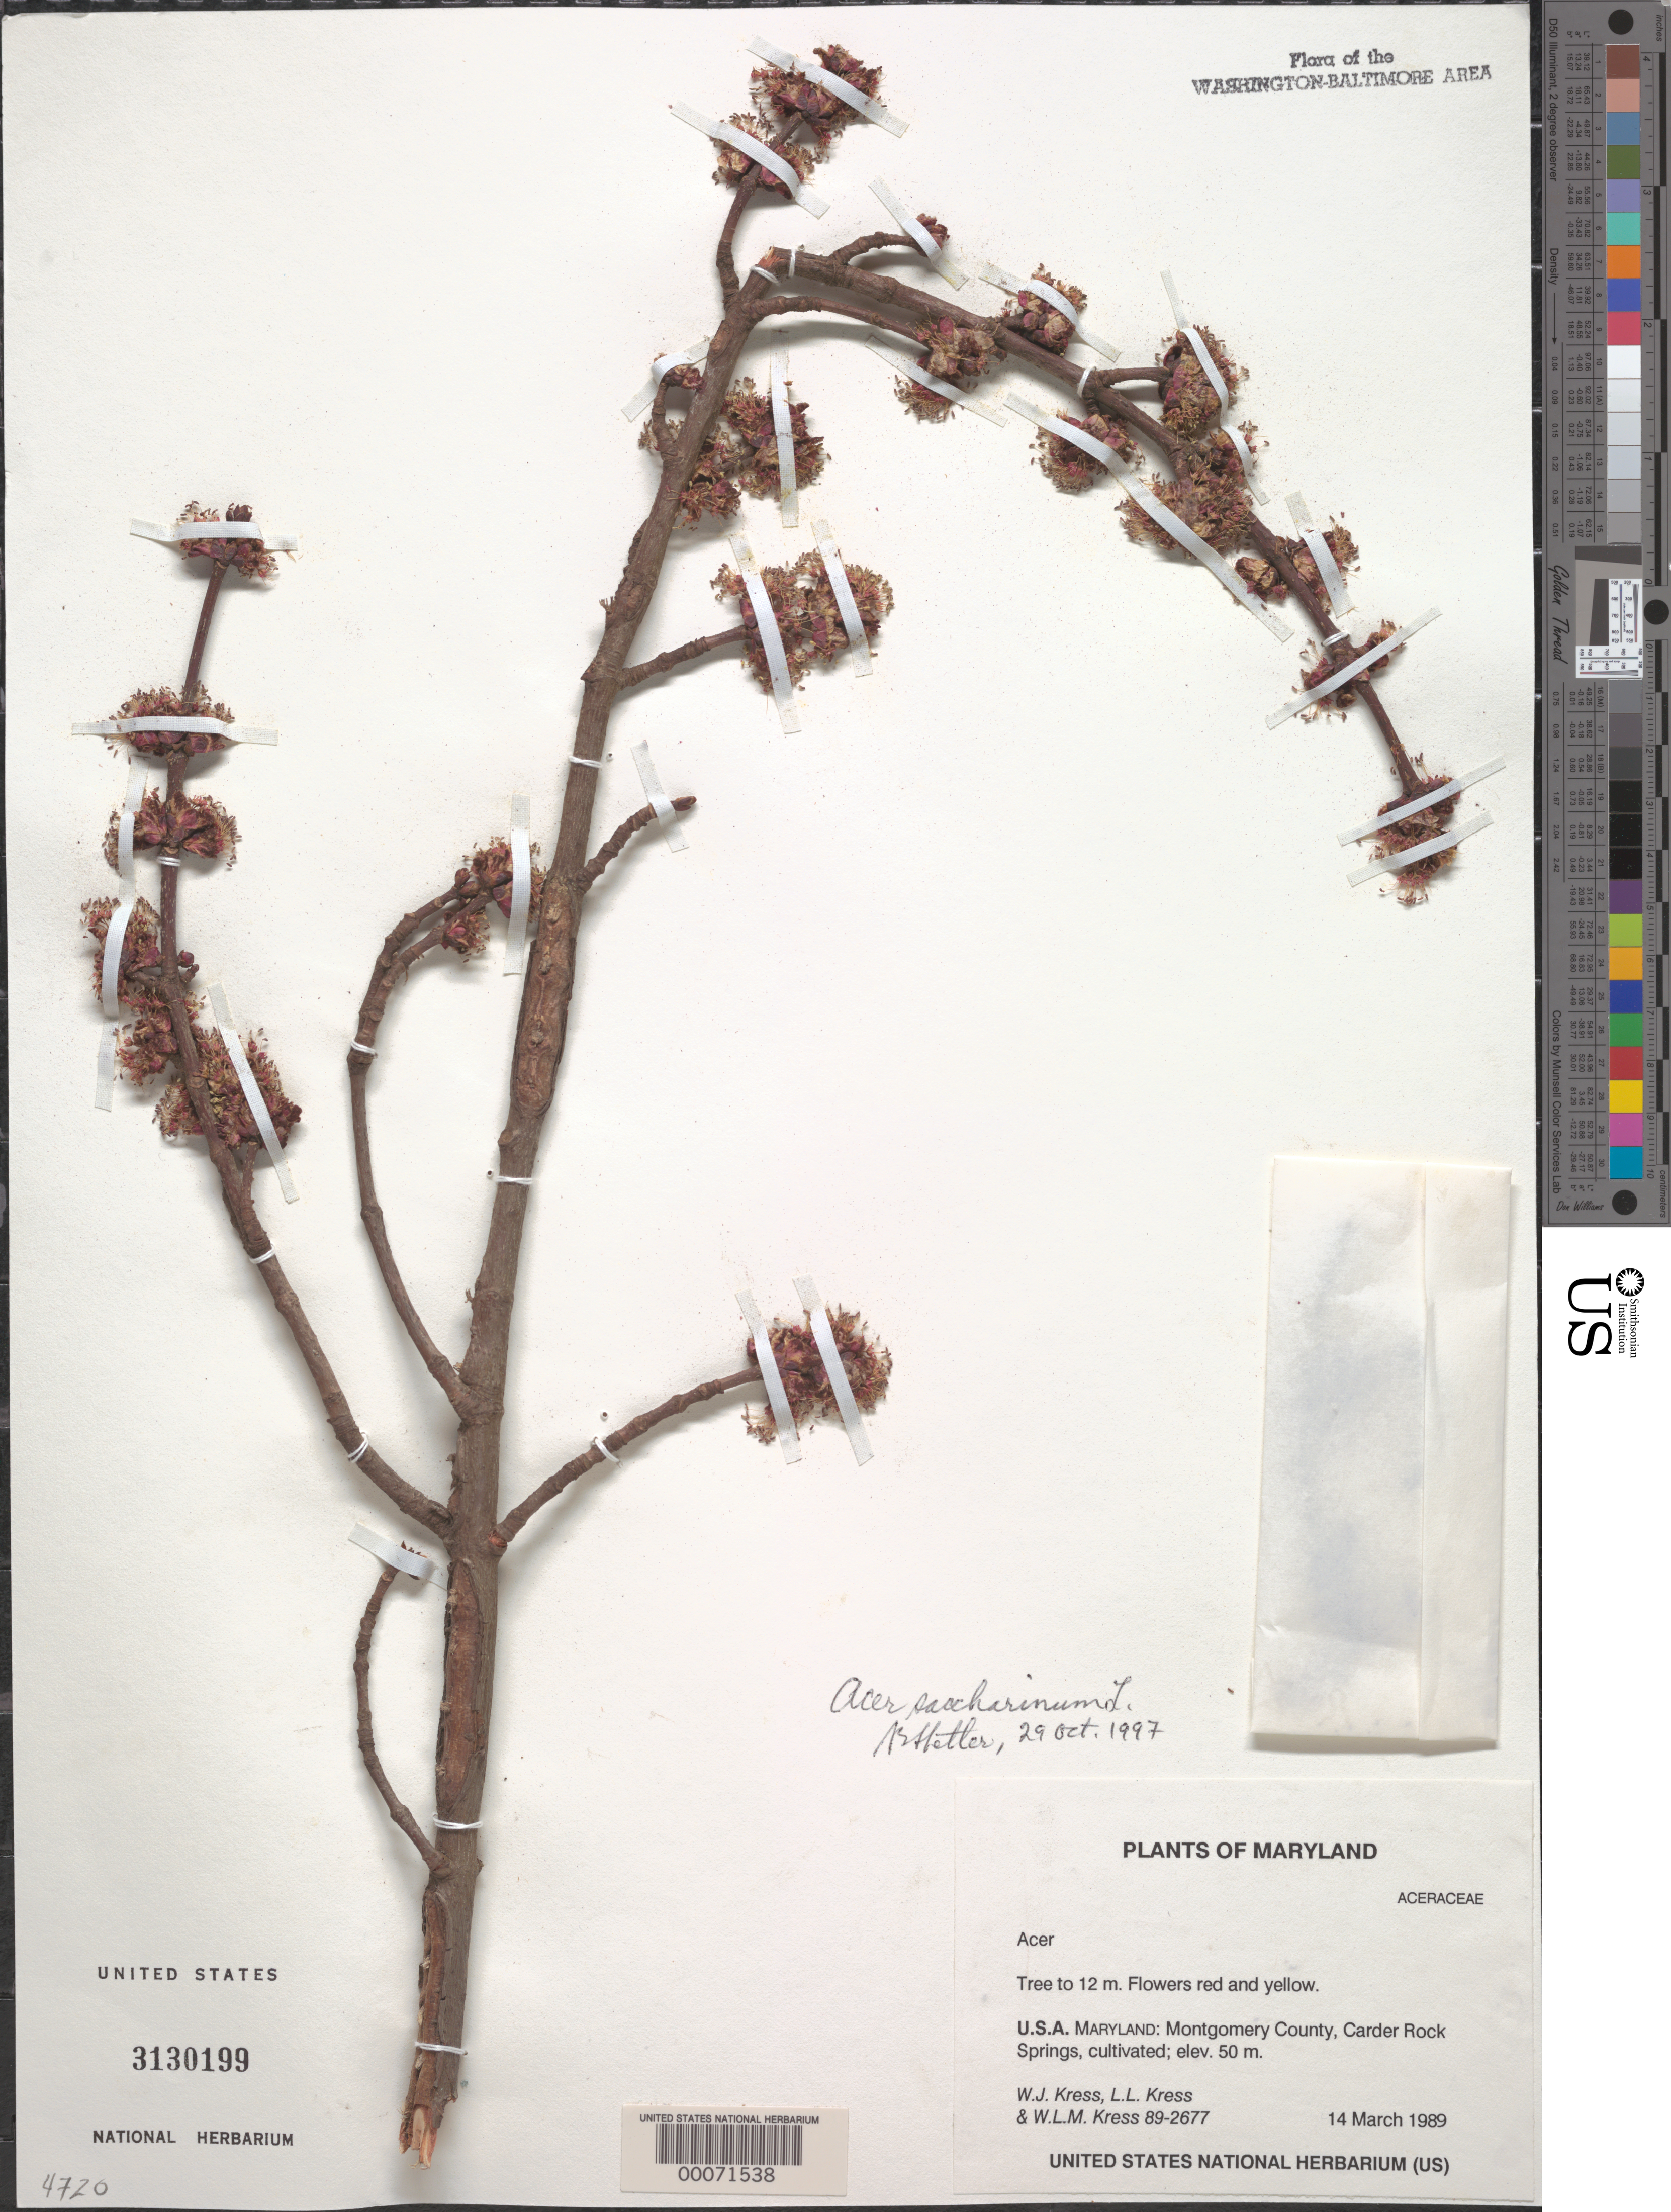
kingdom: Plantae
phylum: Tracheophyta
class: Magnoliopsida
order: Sapindales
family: Sapindaceae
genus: Acer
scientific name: Acer saccharinum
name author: L.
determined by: Shetler, Stanwyn G., (US), NMNH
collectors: W. J. Kress, L. L. Kress & W. L. M. Kress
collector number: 89-2677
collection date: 1989-03-14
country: United States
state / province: Maryland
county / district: Montgomery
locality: Carder Rock Springs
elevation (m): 50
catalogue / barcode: US 3130199